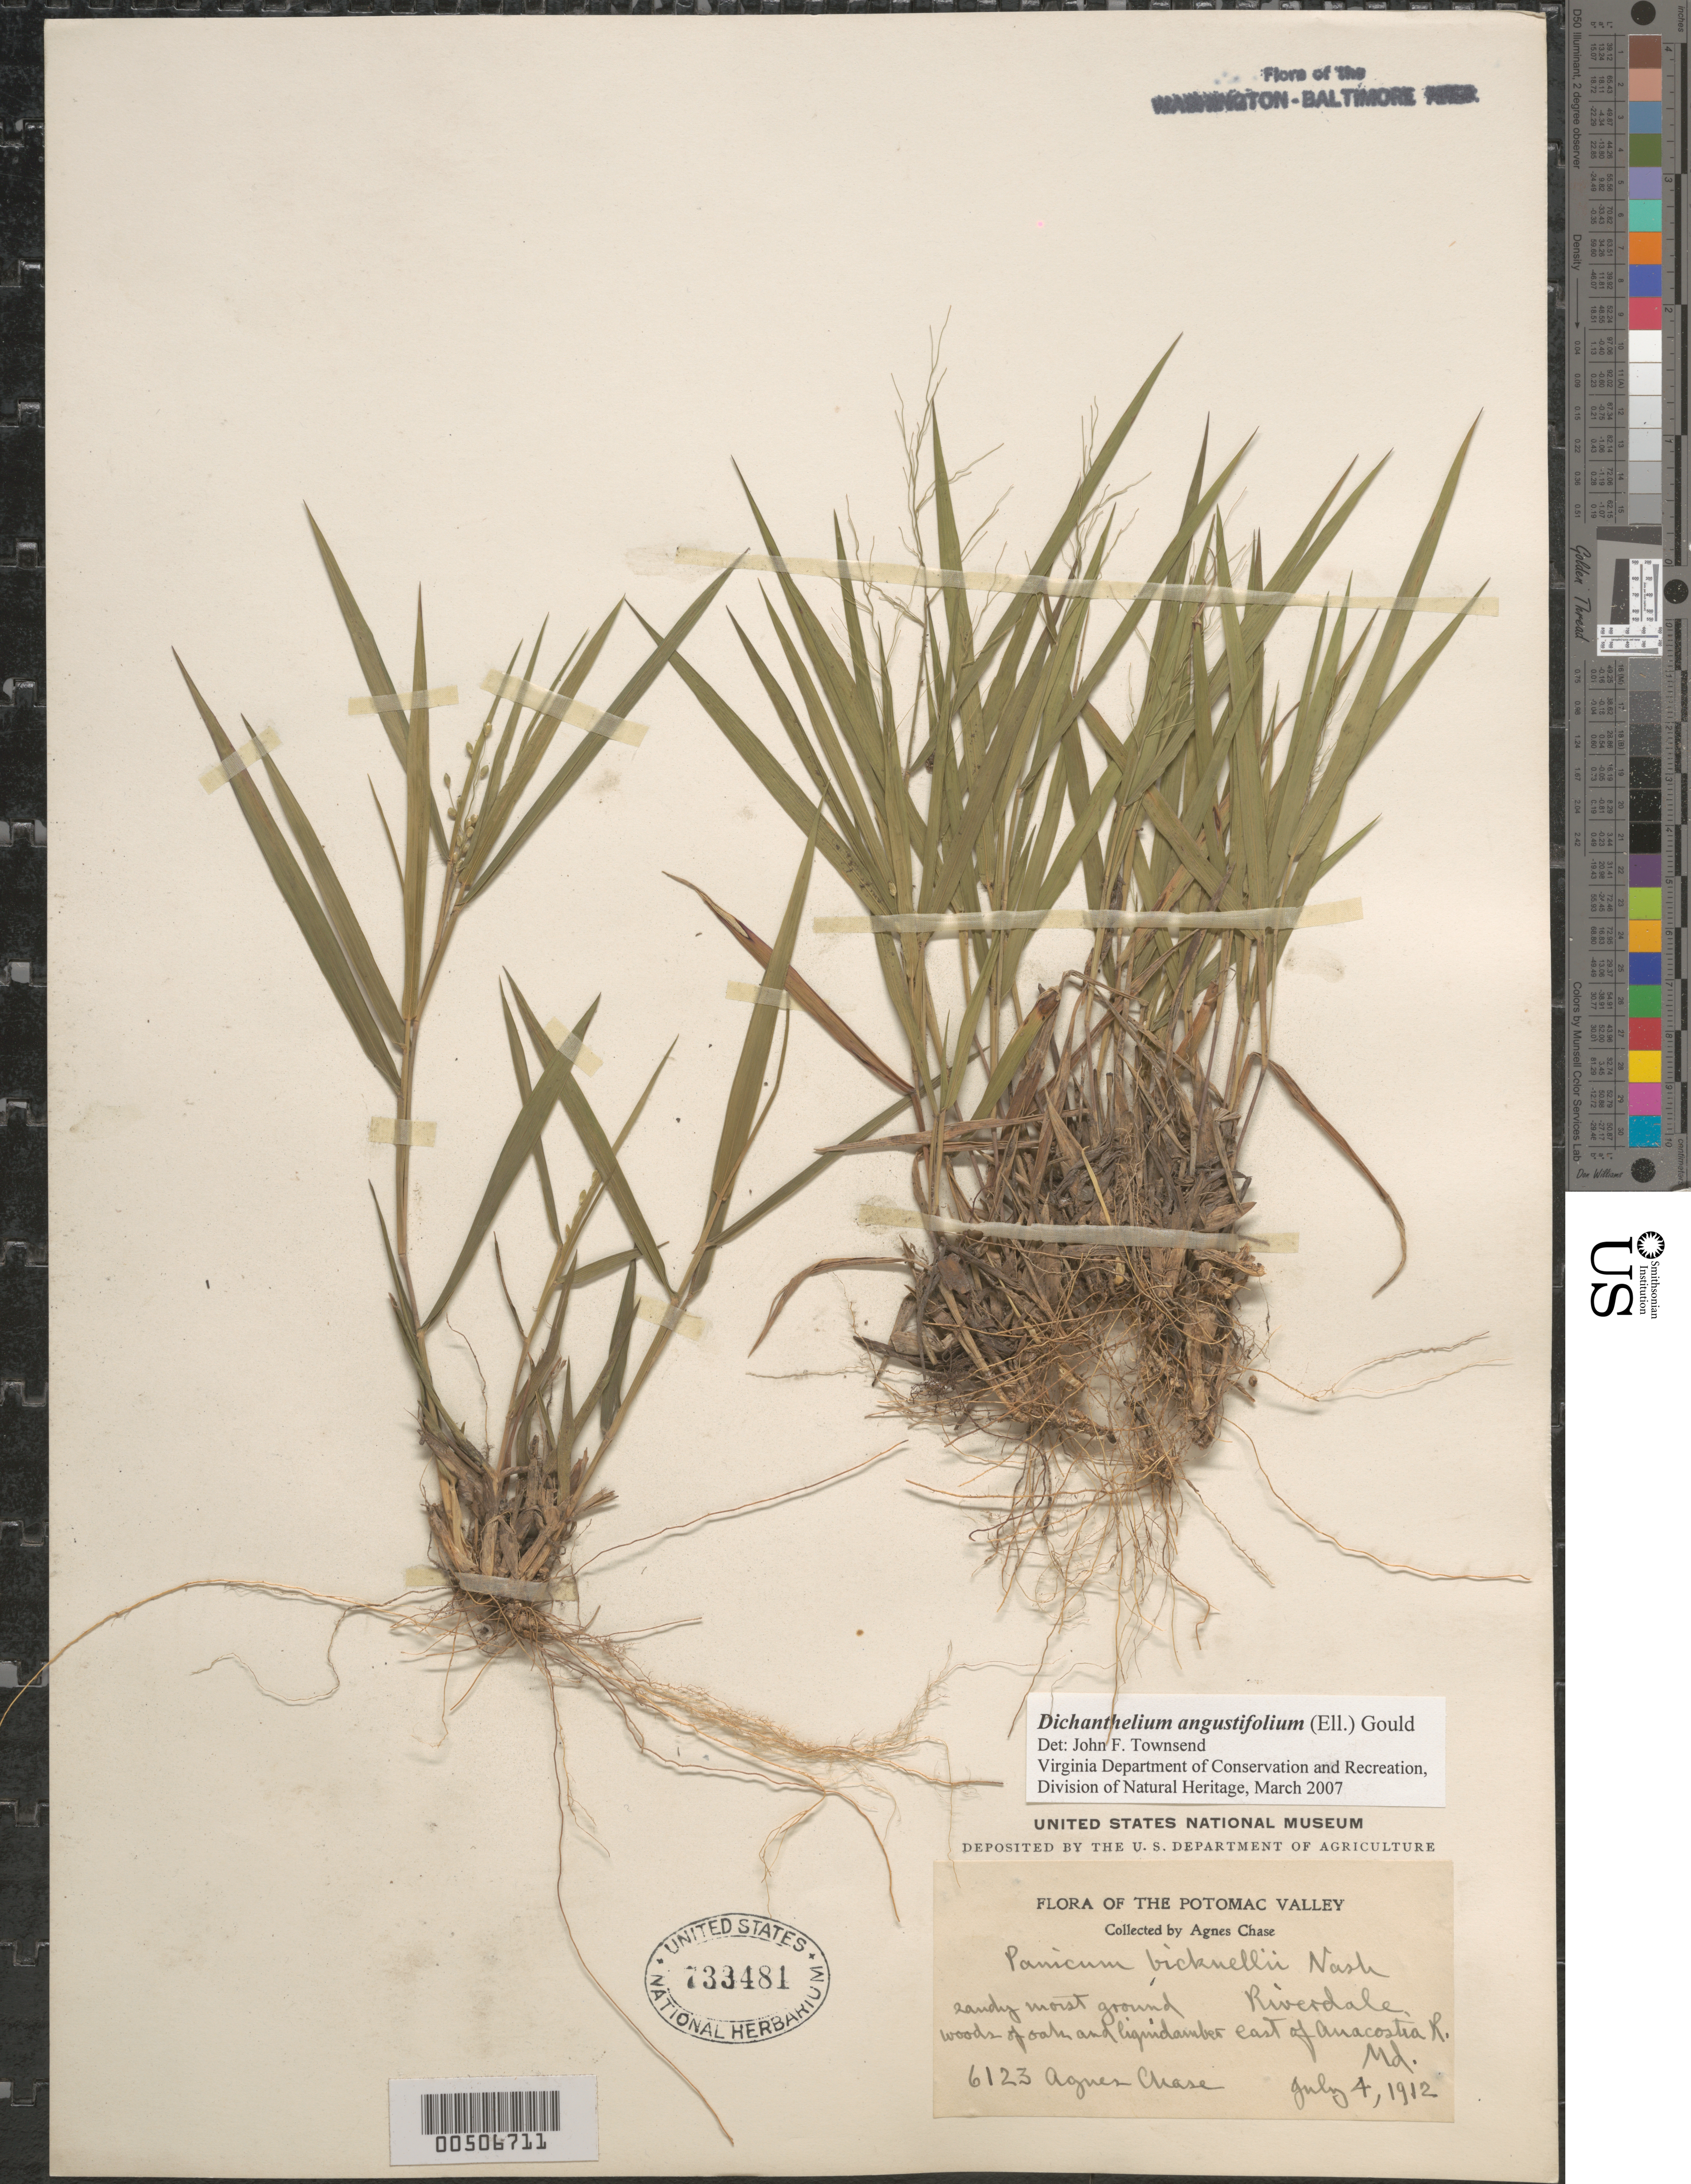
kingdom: Plantae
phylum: Tracheophyta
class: Liliopsida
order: Poales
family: Poaceae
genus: Dichanthelium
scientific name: Dichanthelium angustifolium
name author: (Ellison) Gould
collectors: A. Chase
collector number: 6123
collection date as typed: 04 Jul 1912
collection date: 1912-07-04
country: United States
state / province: Maryland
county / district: Prince George's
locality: Riverdale, E of Anacostia River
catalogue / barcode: US 733481